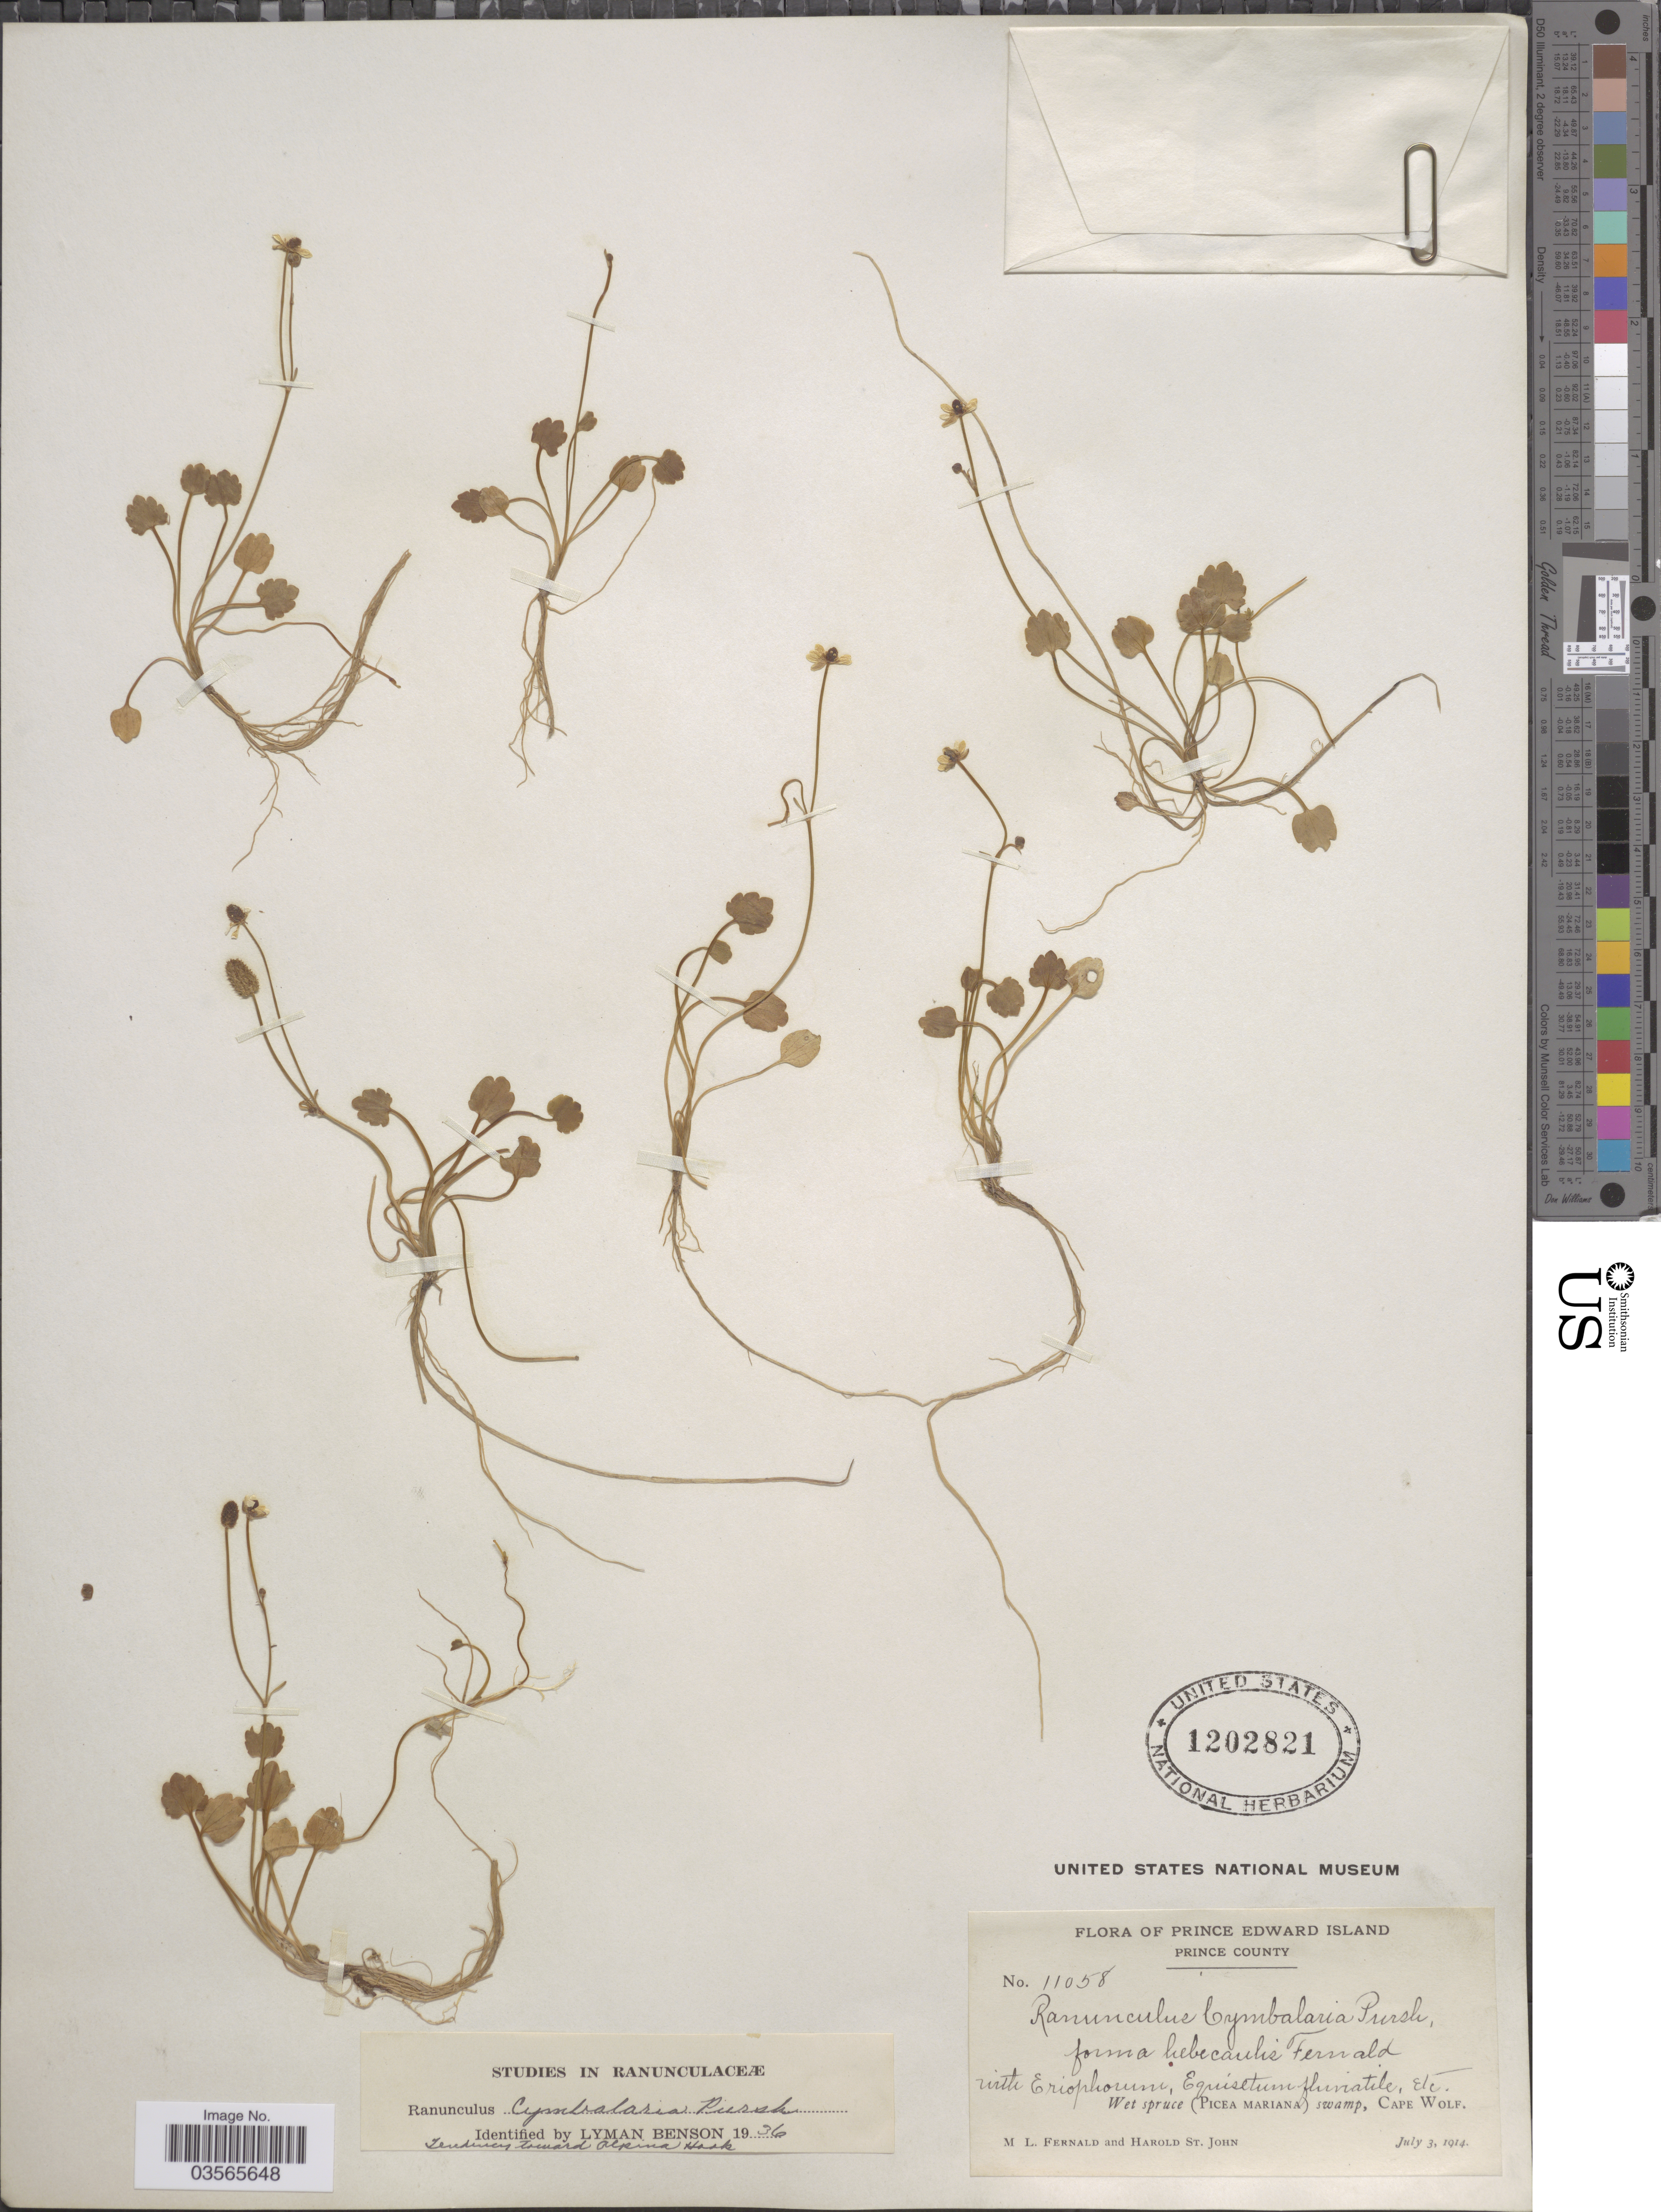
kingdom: Plantae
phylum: Tracheophyta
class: Magnoliopsida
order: Ranunculales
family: Ranunculaceae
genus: Halerpestes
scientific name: Halerpestes cymbalaria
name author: (Pursh) Greene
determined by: Strong, M. T., (US), Smithsonian Institution - National Museum of Natural History (UNITED STATES)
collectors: M. L. Fernald & H. St. John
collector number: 11058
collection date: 1914-07-03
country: Canada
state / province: Prince Edward Island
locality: Prince County. Wet spruce (Picea Mariana) swamp, Cape Wolf.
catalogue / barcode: US 1202821